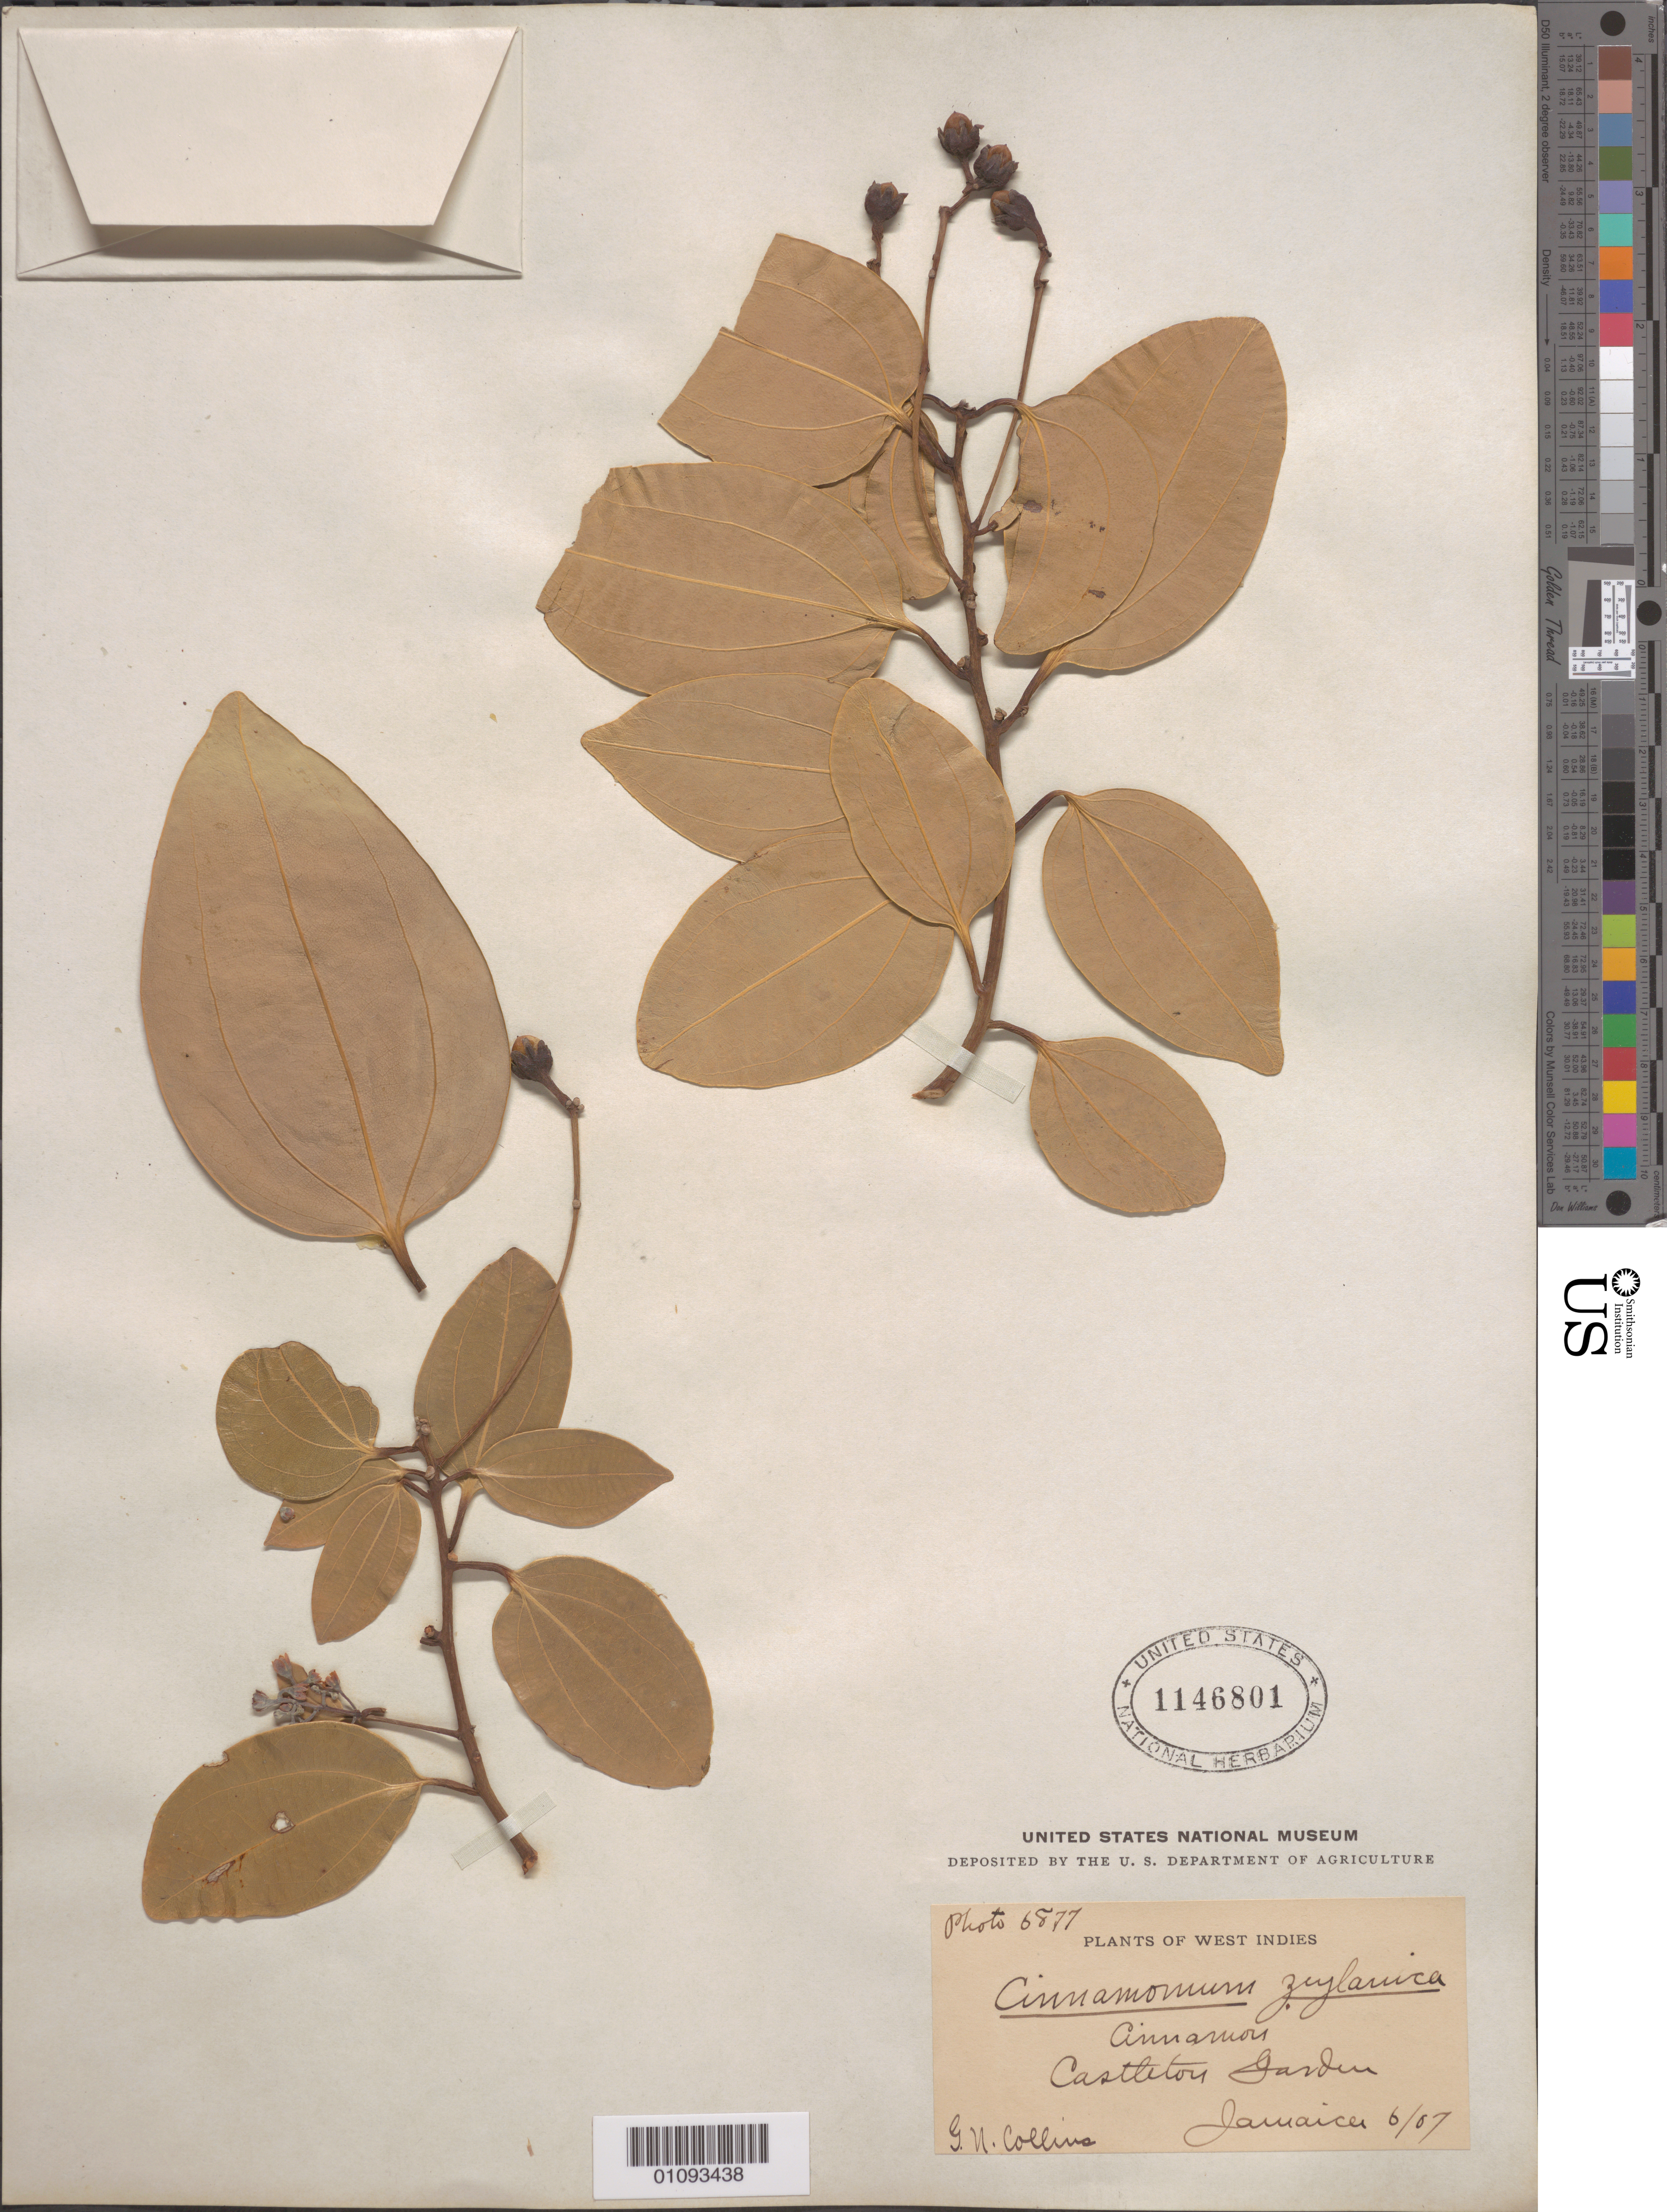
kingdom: Plantae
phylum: Tracheophyta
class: Magnoliopsida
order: Laurales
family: Lauraceae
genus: Cinnamomum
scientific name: Cinnamomum verum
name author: J. Presl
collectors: G. Collins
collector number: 6877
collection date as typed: Jun 1907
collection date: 1907-06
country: Jamaica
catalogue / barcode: US 1146801